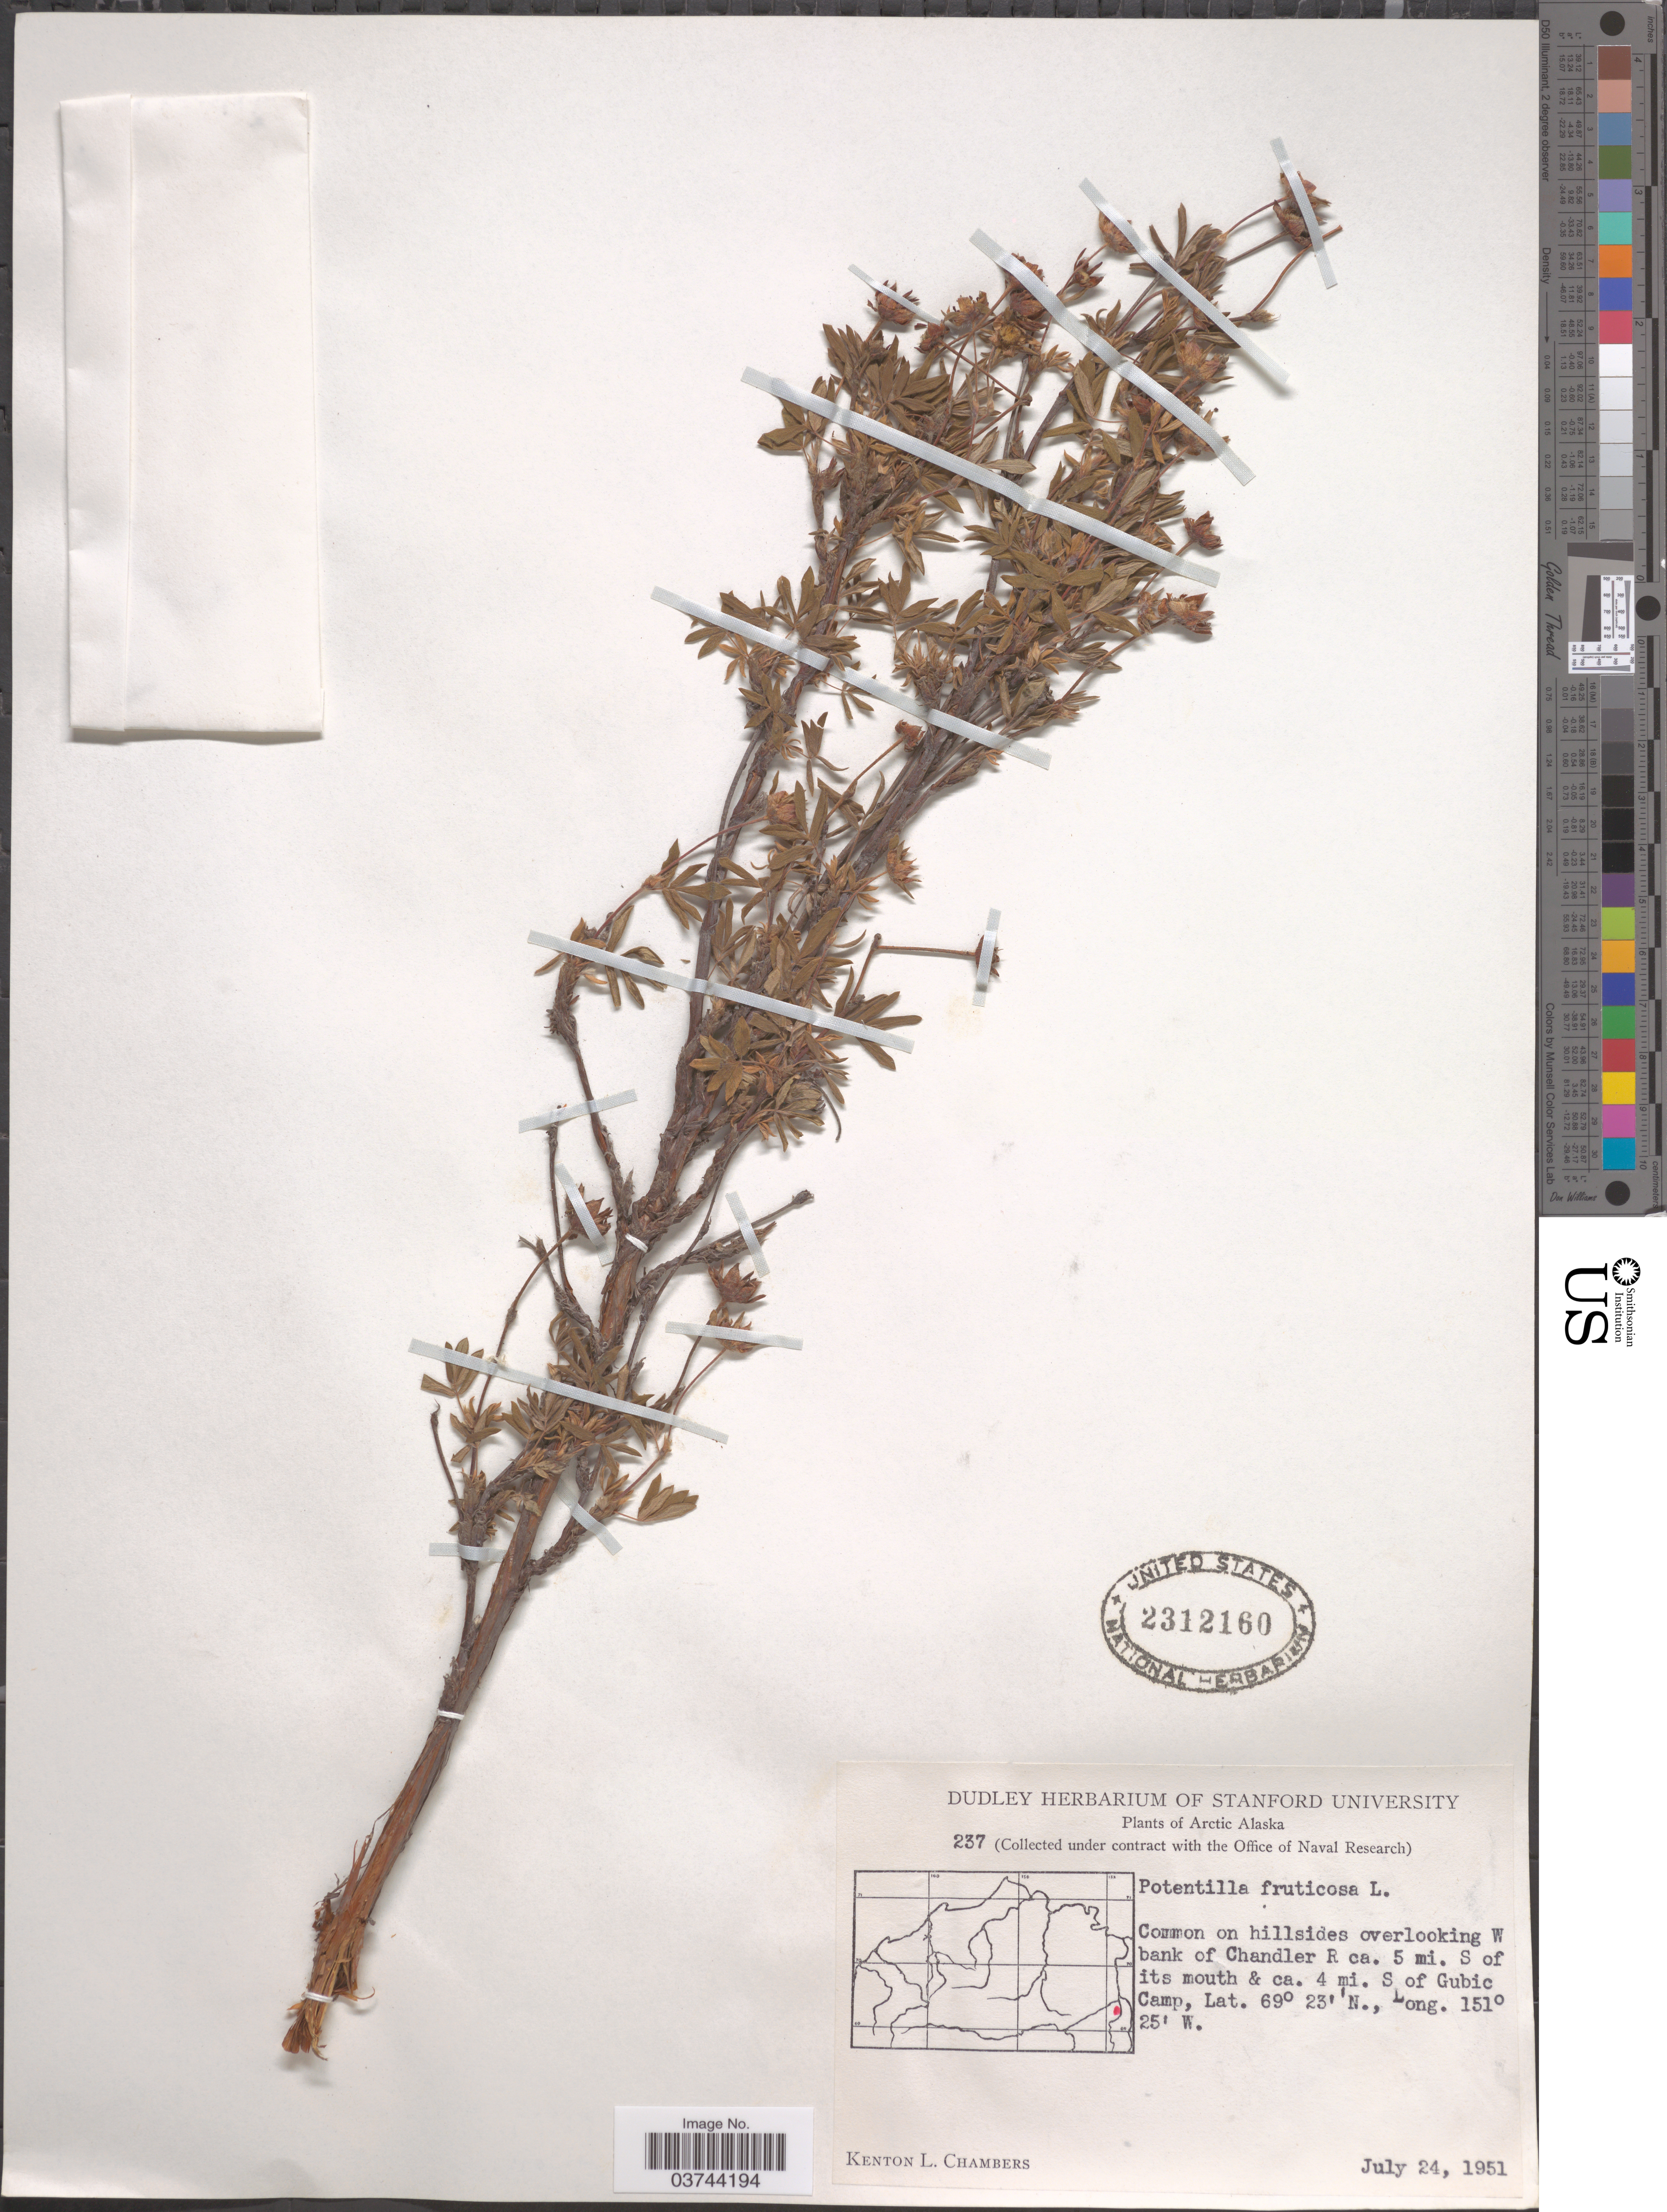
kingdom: Plantae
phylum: Tracheophyta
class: Magnoliopsida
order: Rosales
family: Rosaceae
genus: Dasiphora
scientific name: Dasiphora fruticosa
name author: (L.) Rydb.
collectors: K. L. Chambers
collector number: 237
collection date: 1951-07-24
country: United States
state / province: Alaska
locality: Arctic Alaska. Common on hillsides overlooking W bank of Chandler R ca. 5 mi. S of its mouth ca. 4 mi. W of Gubic Camp.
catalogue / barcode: US 2312160